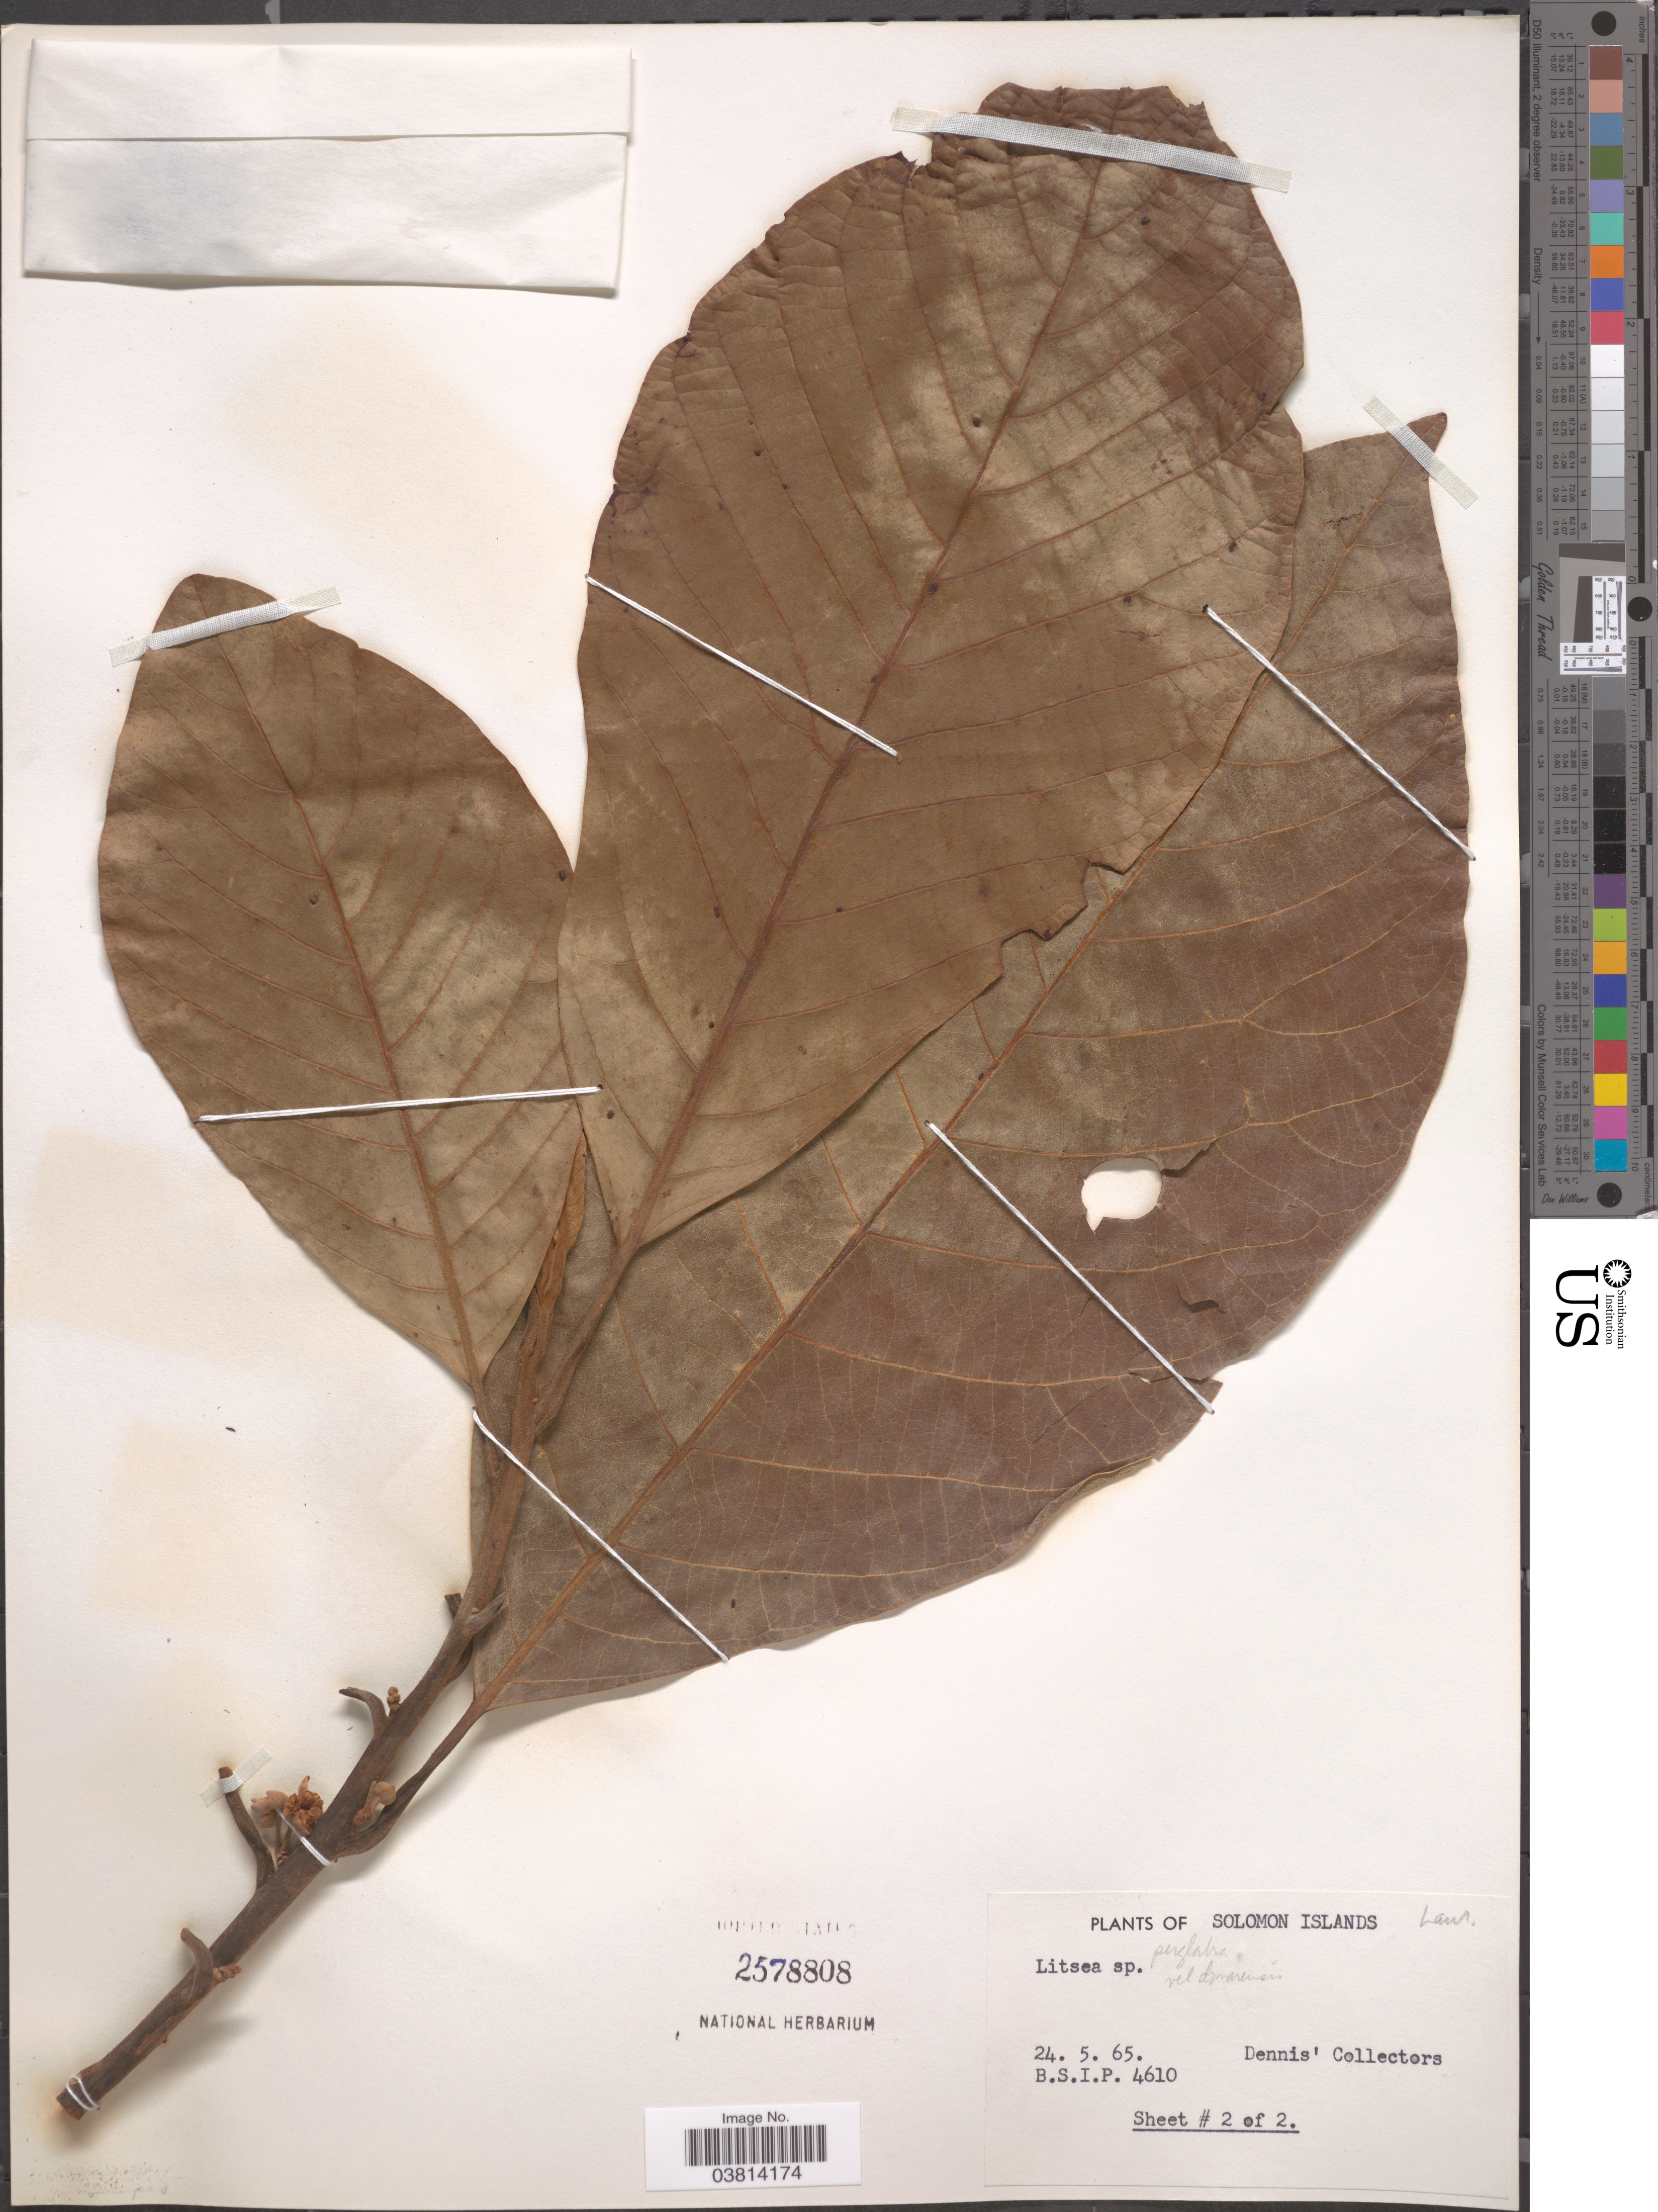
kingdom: Plantae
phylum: Tracheophyta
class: Magnoliopsida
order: Laurales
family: Lauraceae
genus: Litsea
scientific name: Litsea perglabra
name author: C.K. Allen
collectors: Dennis' Collectors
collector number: B.S.I.P. 4610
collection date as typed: Transcribed d/m/y: 24/5/65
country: Solomon Islands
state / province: Solomon Islands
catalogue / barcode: US 2578808